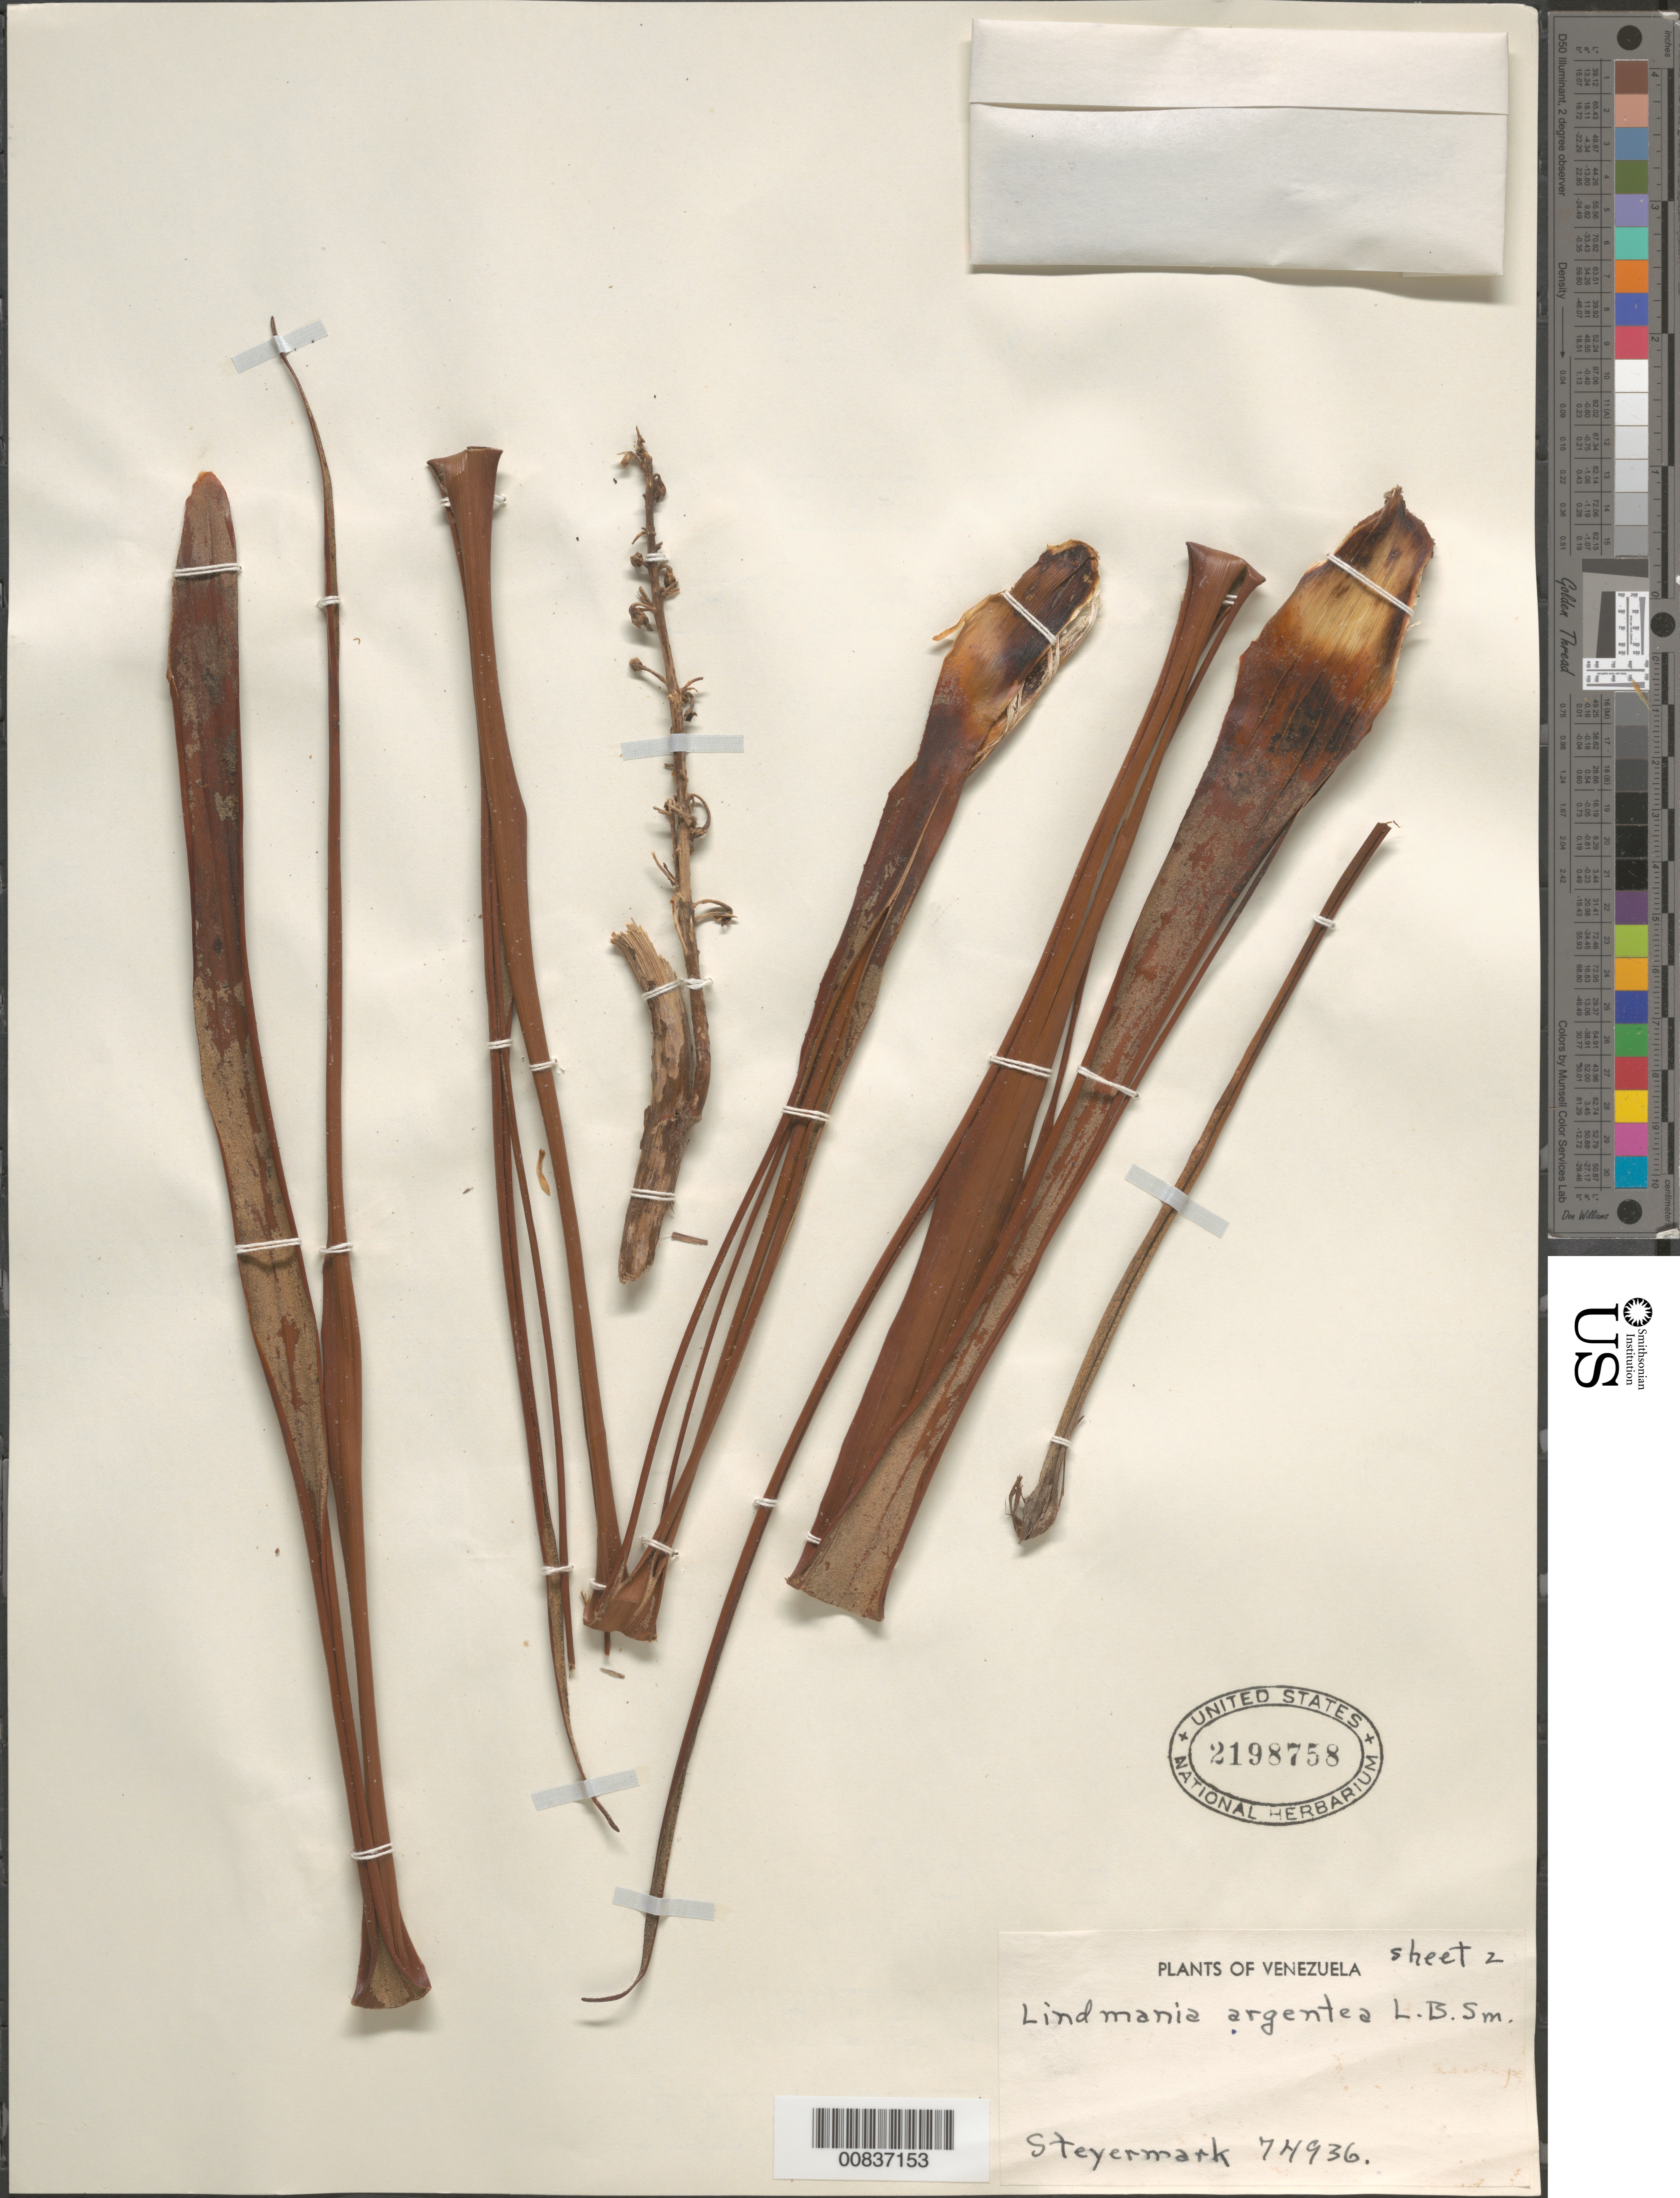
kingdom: Plantae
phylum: Tracheophyta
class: Liliopsida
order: Poales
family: Bromeliaceae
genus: Lindmania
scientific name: Lindmania argentea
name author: L.B. Sm.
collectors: Steyermark, --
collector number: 74936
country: Venezuela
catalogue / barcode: US 2198758